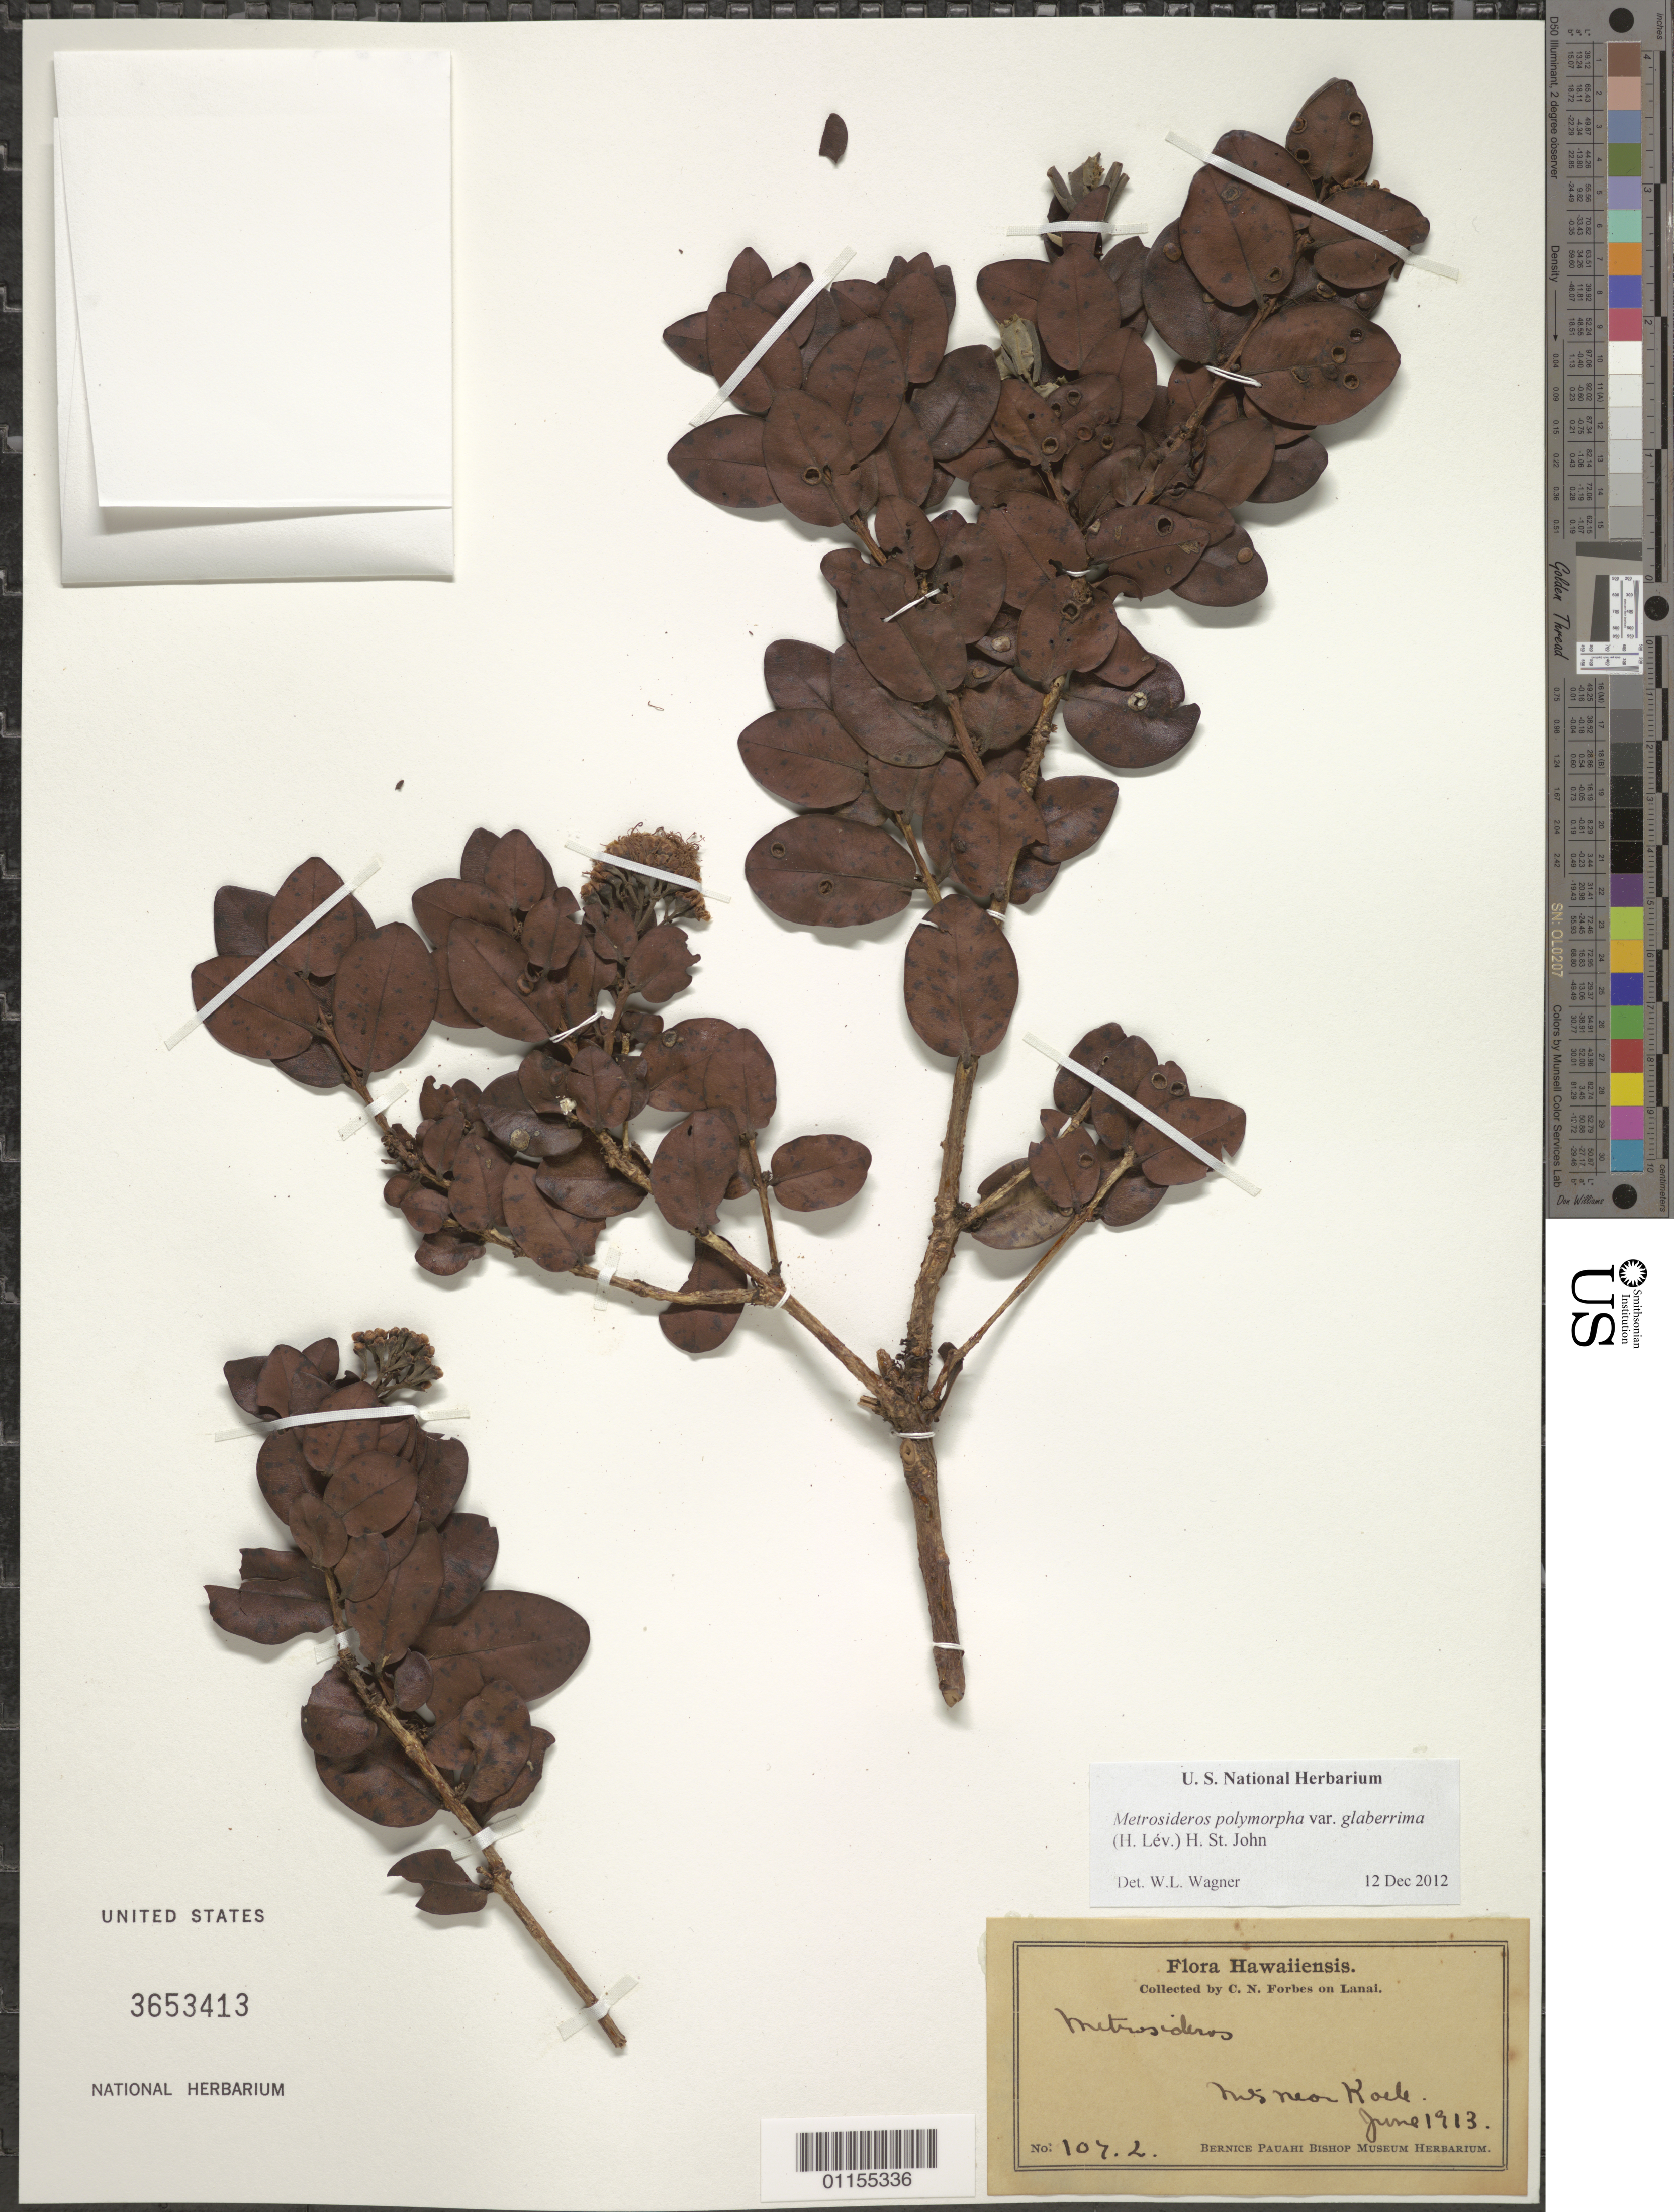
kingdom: Plantae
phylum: Tracheophyta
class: Magnoliopsida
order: Myrtales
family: Myrtaceae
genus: Metrosideros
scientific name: Metrosideros polymorpha var. glaberrima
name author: (H. Lév.) H. St. John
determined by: Wagner, W. L., (BOT), Smithsonian Institution - National Museum of Natural History (UNITED STATES)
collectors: C. N. Forbes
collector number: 107.L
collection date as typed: Jun 1913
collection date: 1913-06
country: United States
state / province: Hawaii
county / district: Maui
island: Lana'i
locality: Mts. near Koele.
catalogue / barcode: US 3653413